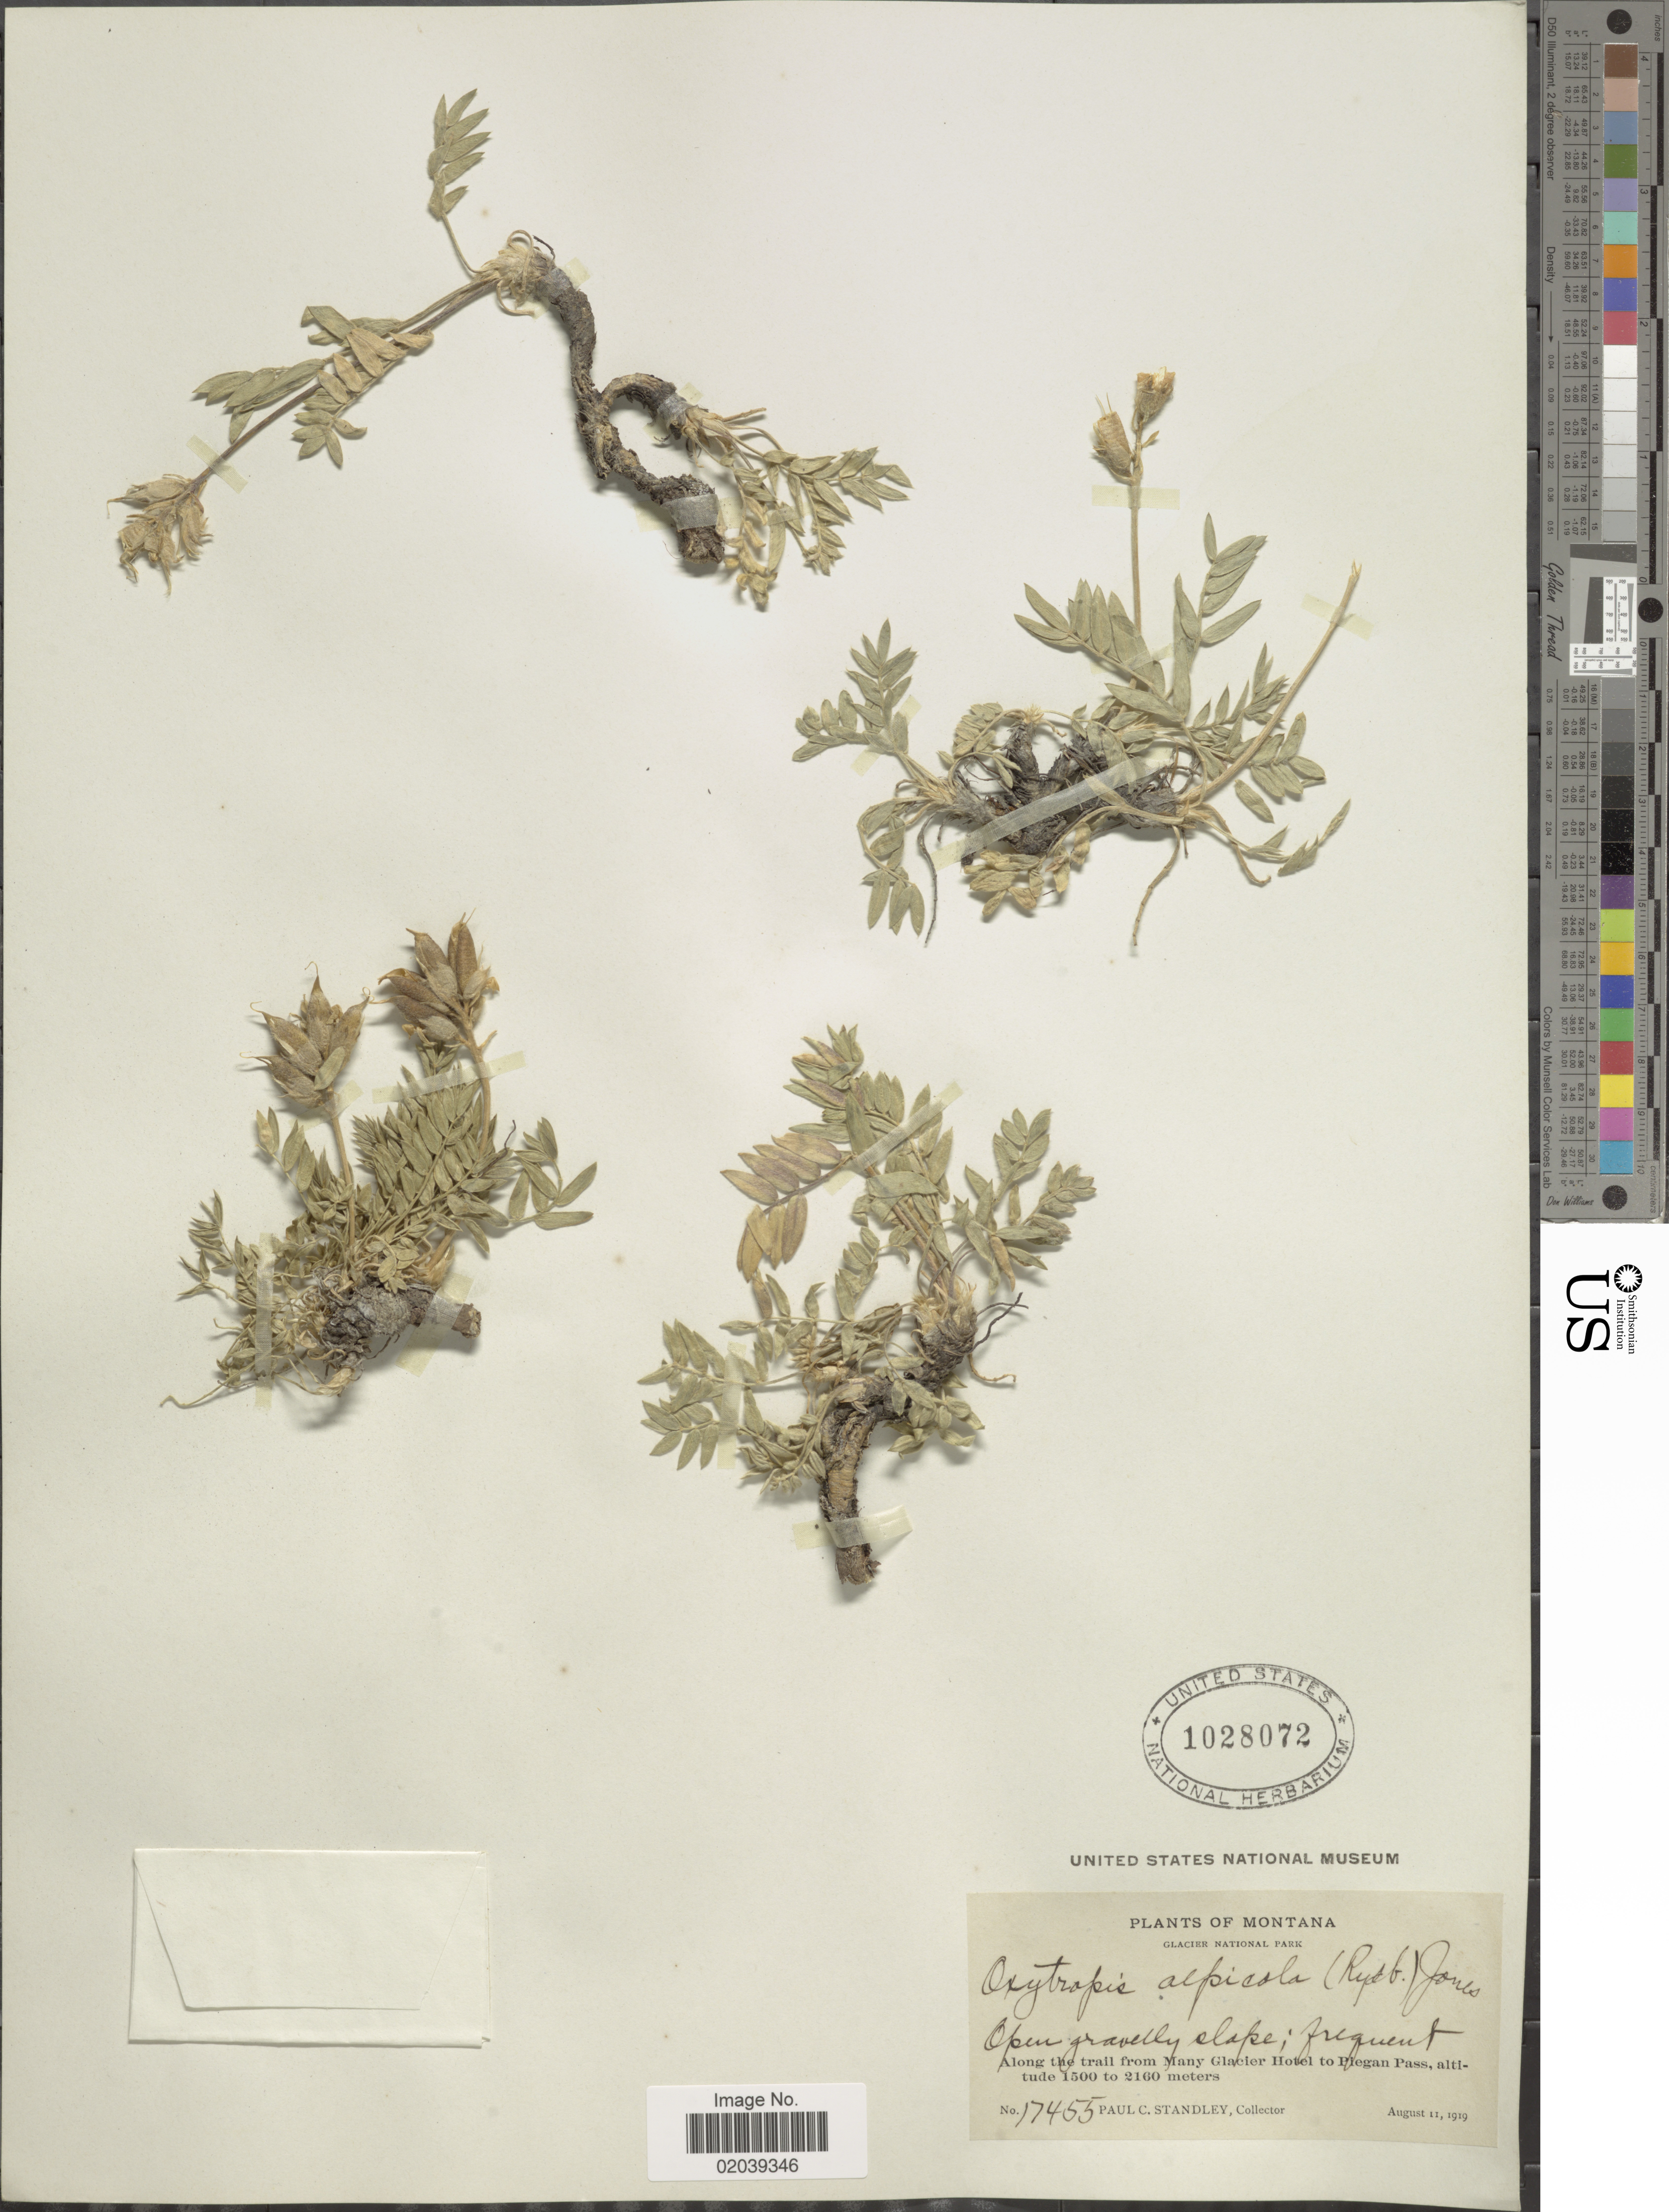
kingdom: Plantae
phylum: Tracheophyta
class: Magnoliopsida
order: Fabales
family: Fabaceae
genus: Oxytropis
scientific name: Oxytropis campestris var. cusickii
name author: (Greenm.) Barneby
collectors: P. C. Standley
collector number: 17455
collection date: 1919-08-11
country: United States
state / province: Montana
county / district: Glacier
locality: Glacier National Park. Along the trail from Many Glacier Hotel Piegan Pass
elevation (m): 1500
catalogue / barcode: US 1028072